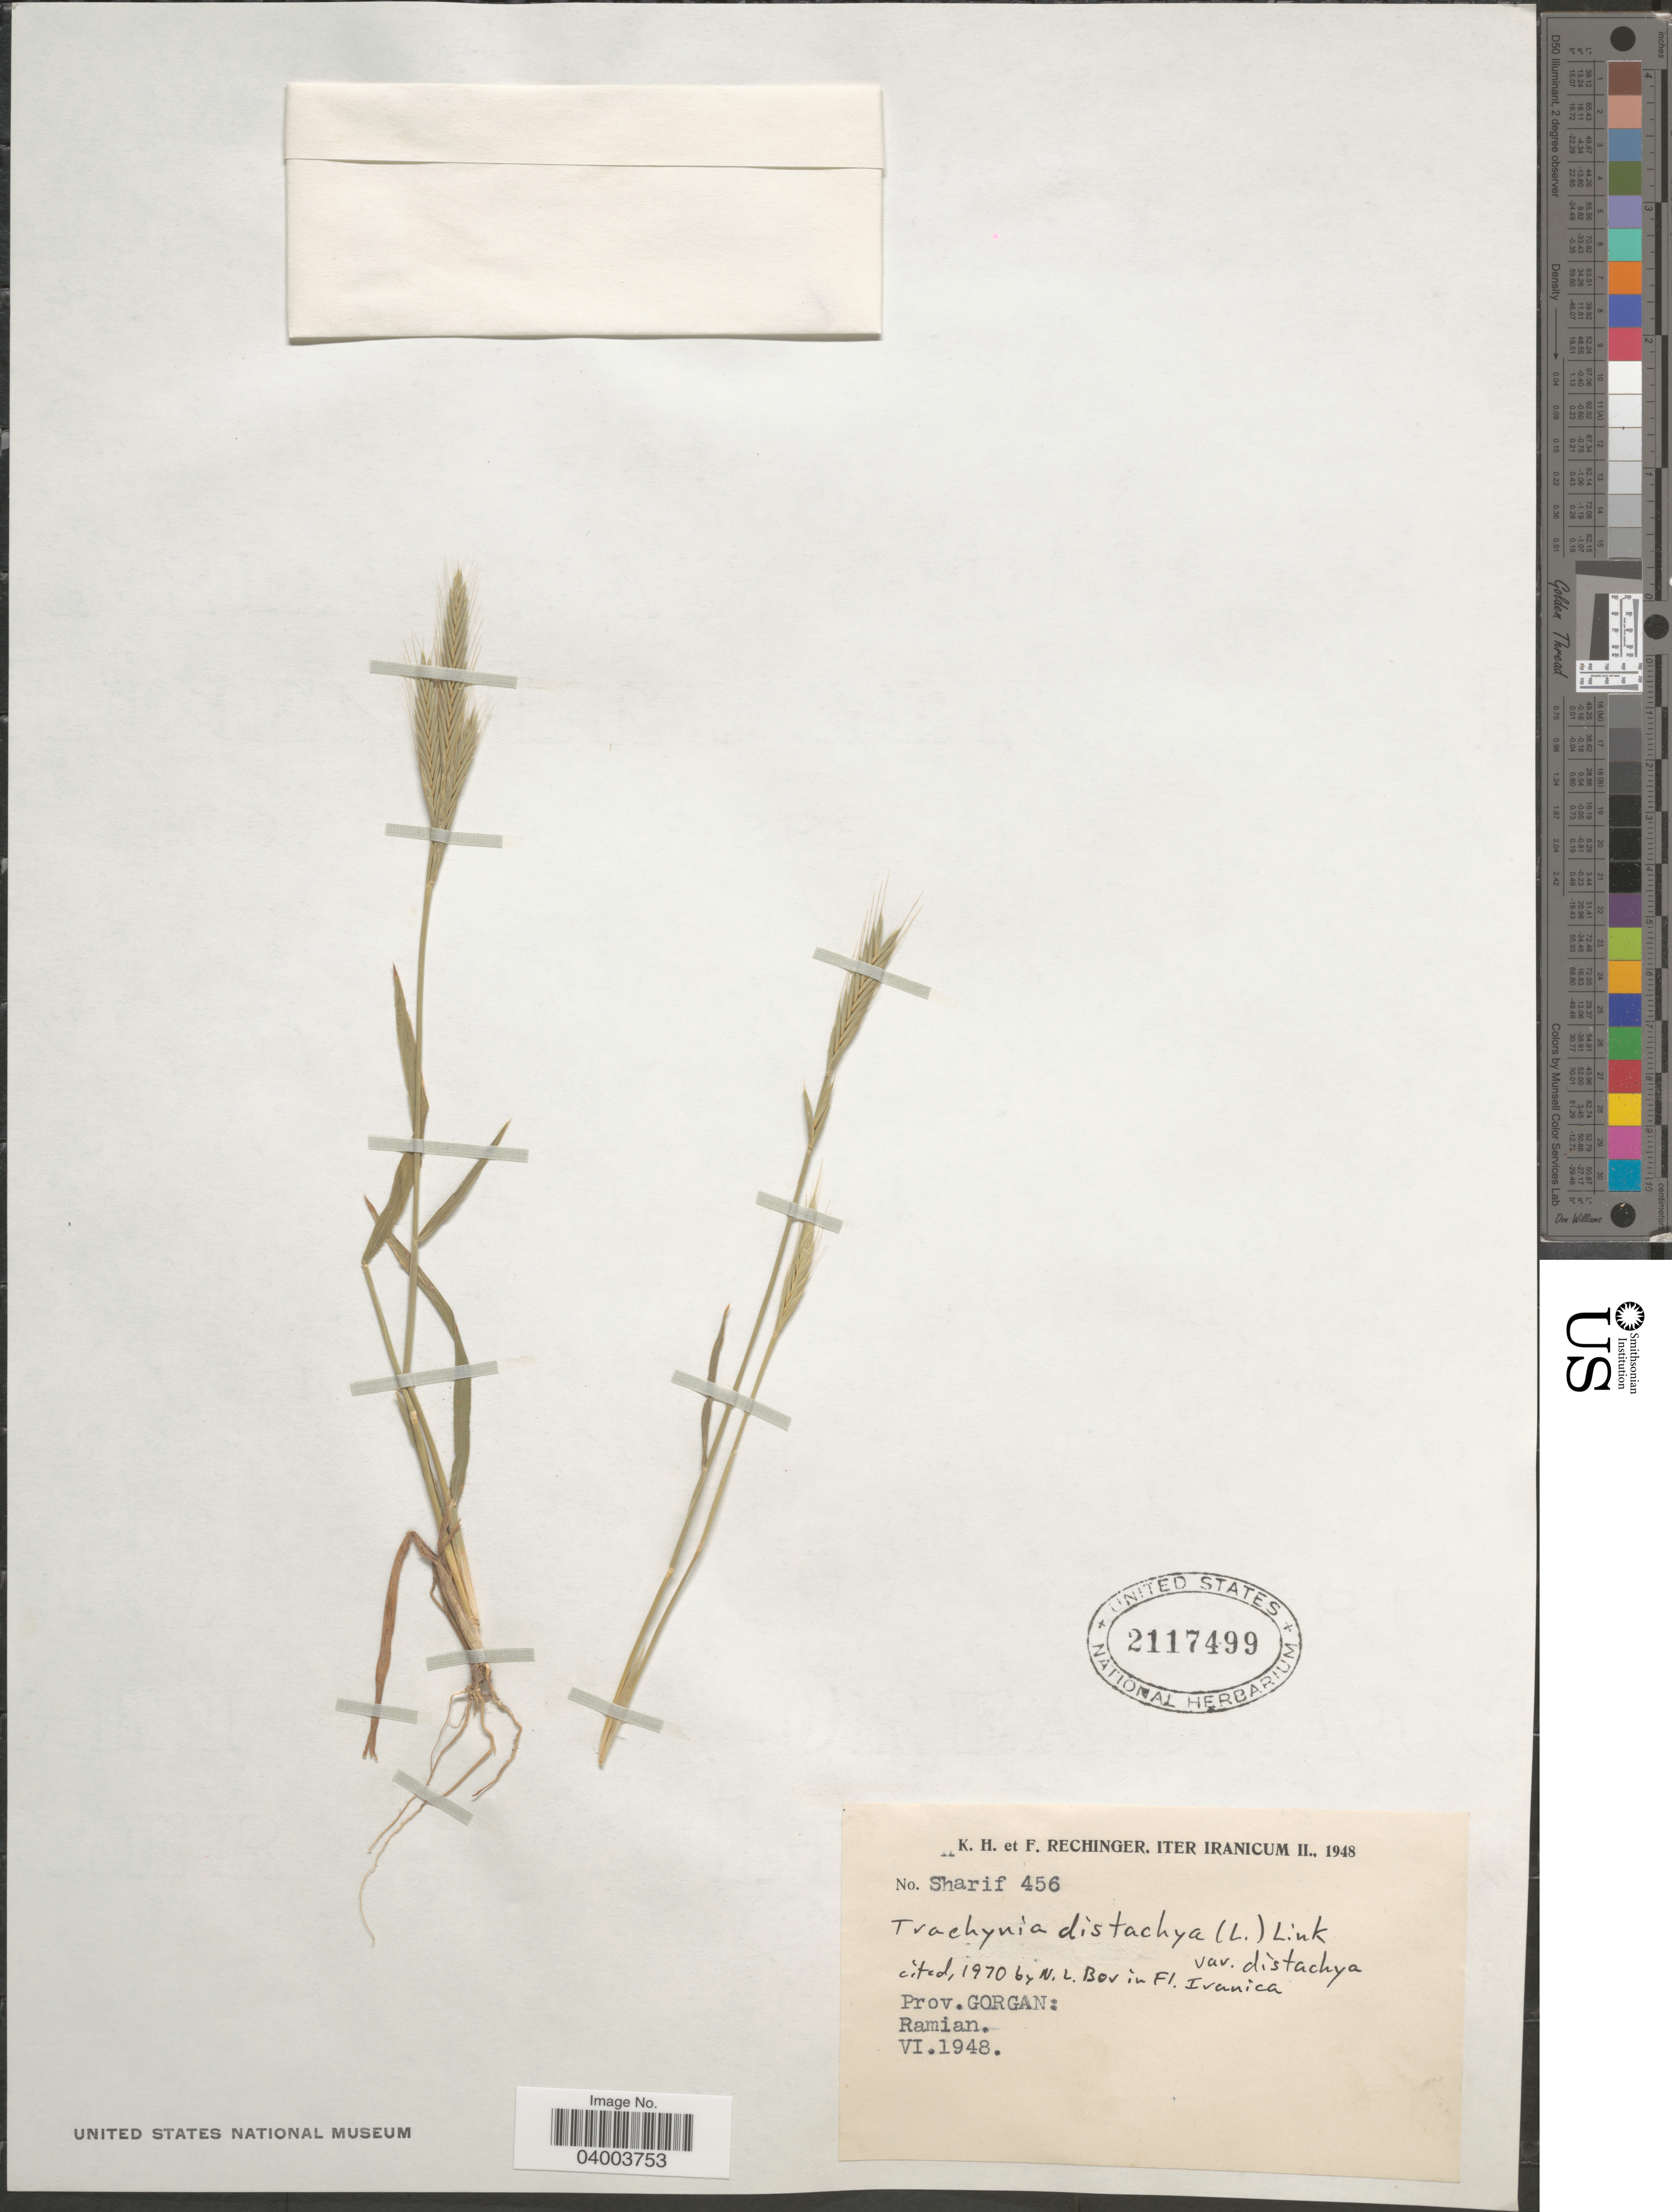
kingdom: Plantae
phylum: Tracheophyta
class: Liliopsida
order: Poales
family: Poaceae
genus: Brachypodium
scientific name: Brachypodium distachyon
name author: (L.) P. Beauv.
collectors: K. H. Rechinger & F. Rechinger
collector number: Sharif 456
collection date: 1948-06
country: Iran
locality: Prov. Gorgan: Ramian.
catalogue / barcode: US 2117499